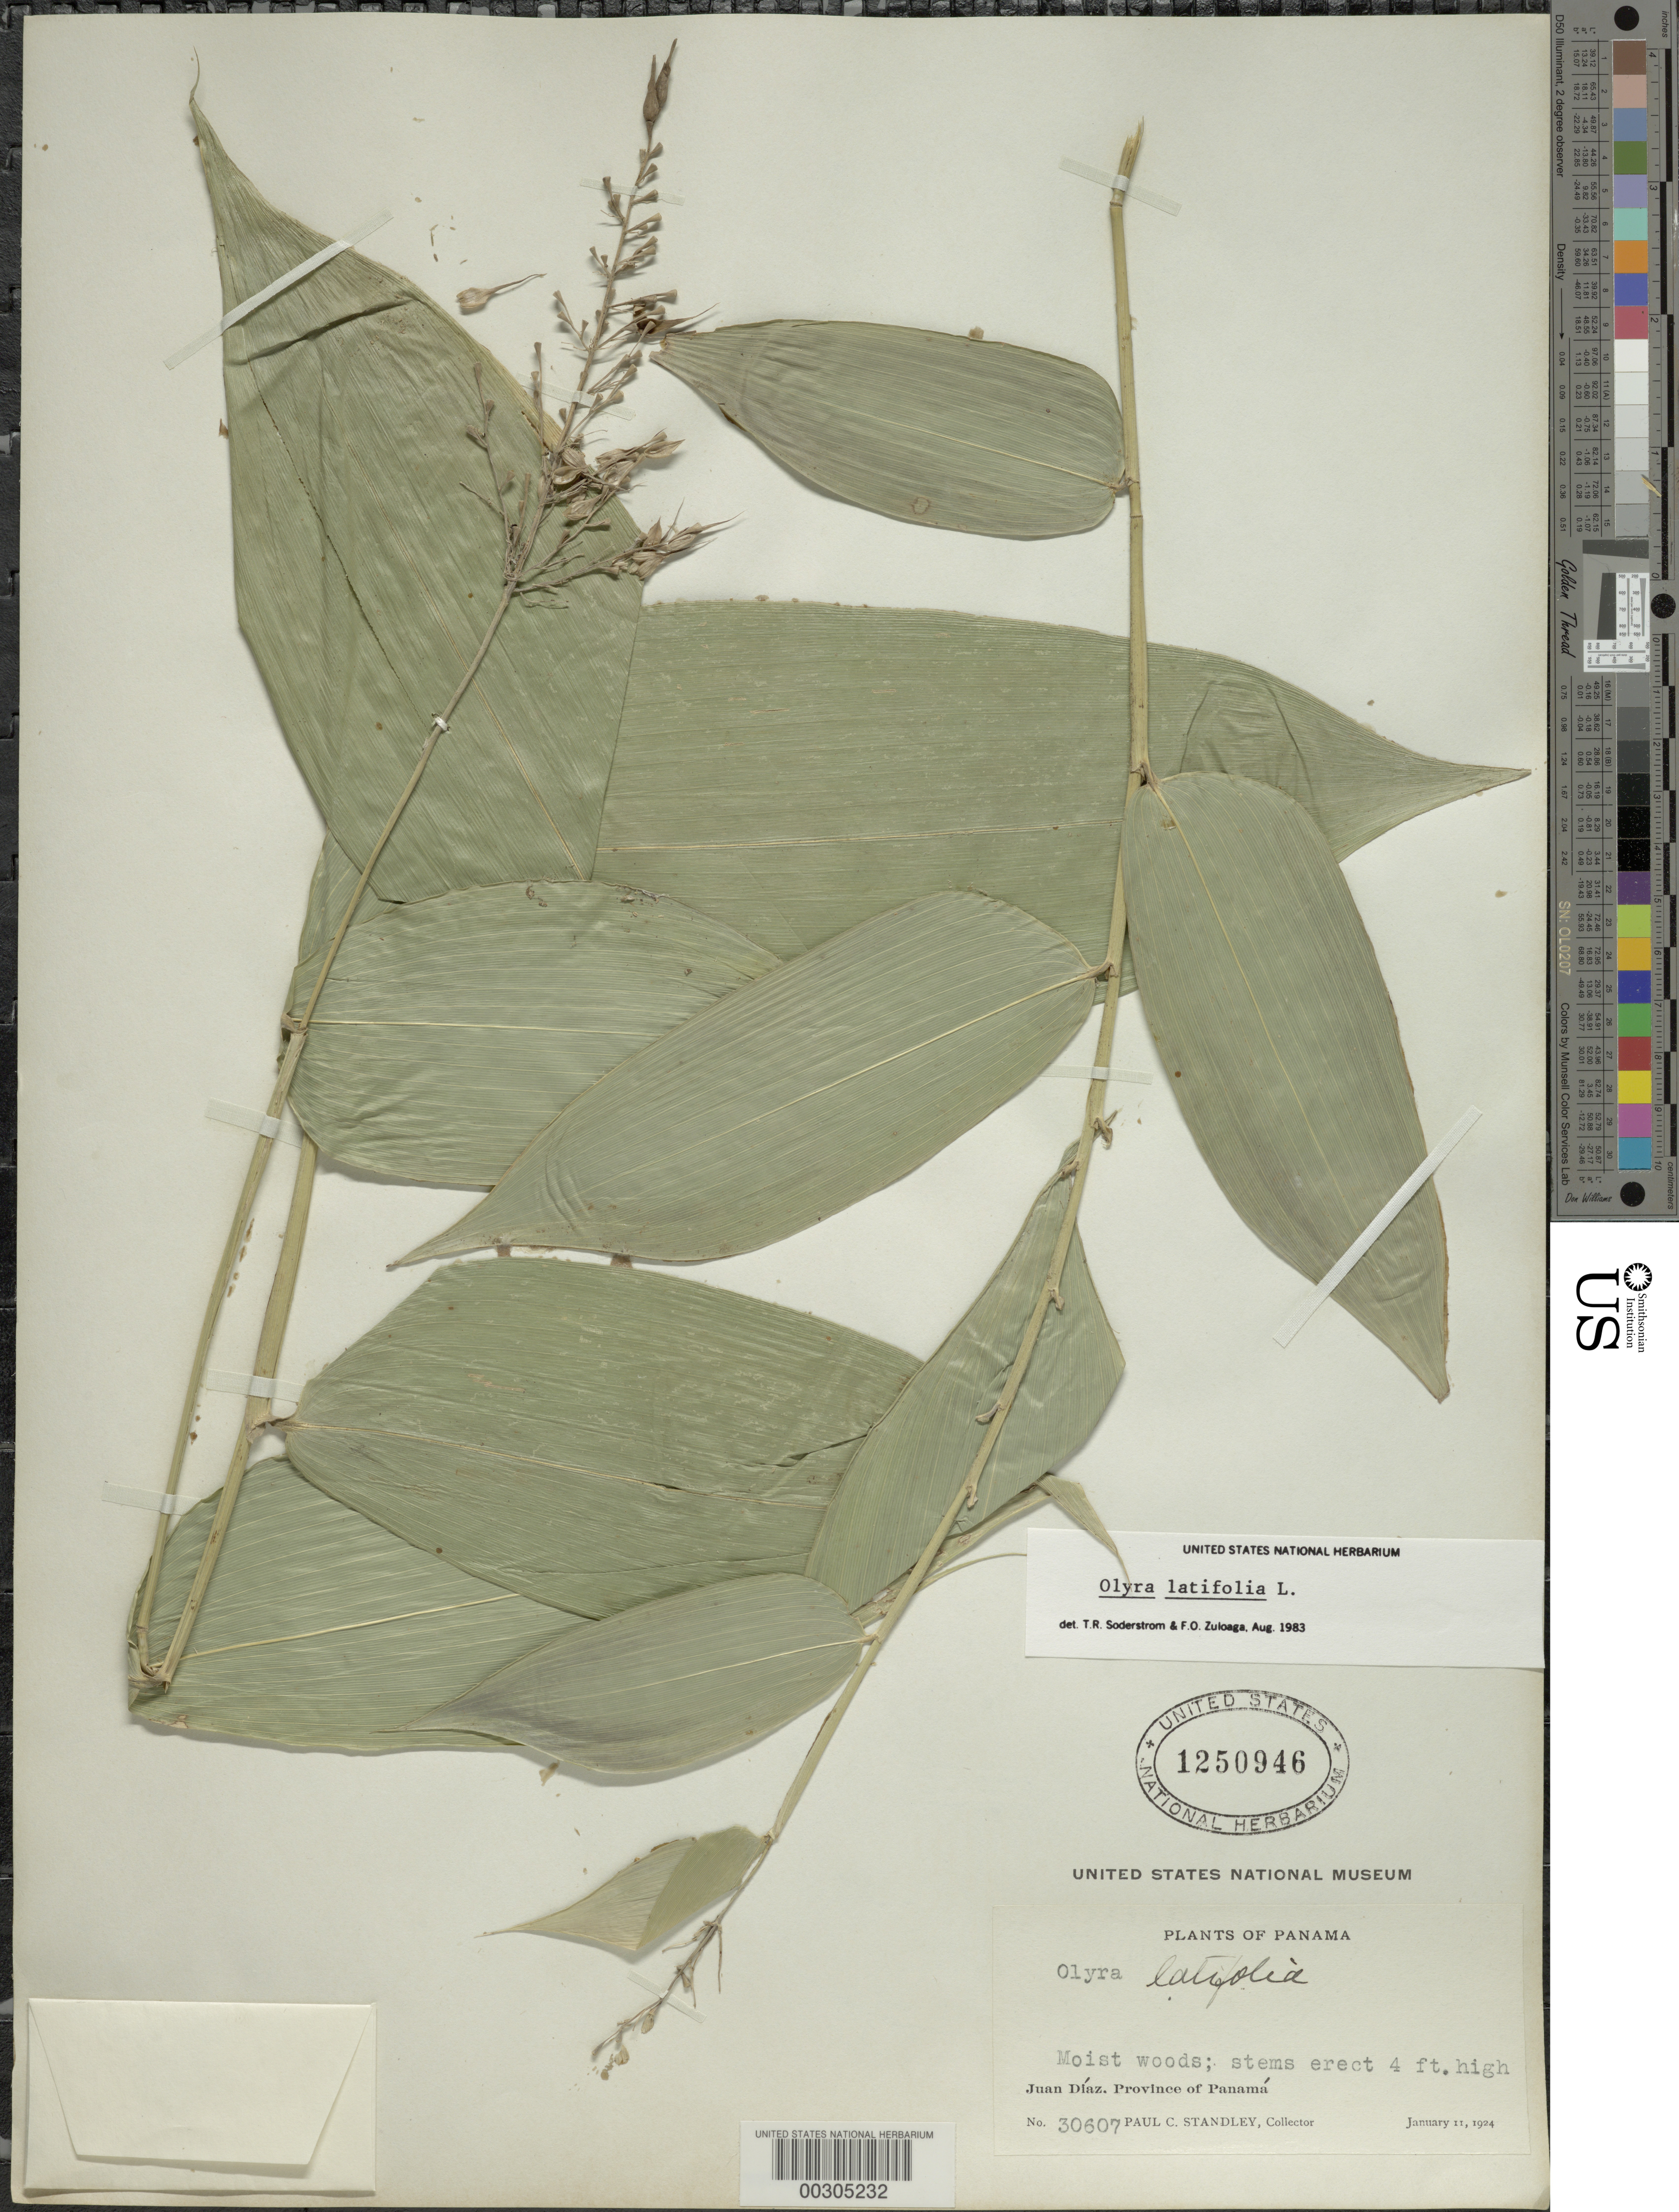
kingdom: Plantae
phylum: Tracheophyta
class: Liliopsida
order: Poales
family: Poaceae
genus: Olyra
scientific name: Olyra latifolia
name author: L.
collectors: P. C. Standley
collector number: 30607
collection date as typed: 11 Jan 1924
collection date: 1924-01-11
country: Panama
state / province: Panamá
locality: Juan Diaz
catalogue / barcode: US 1250946